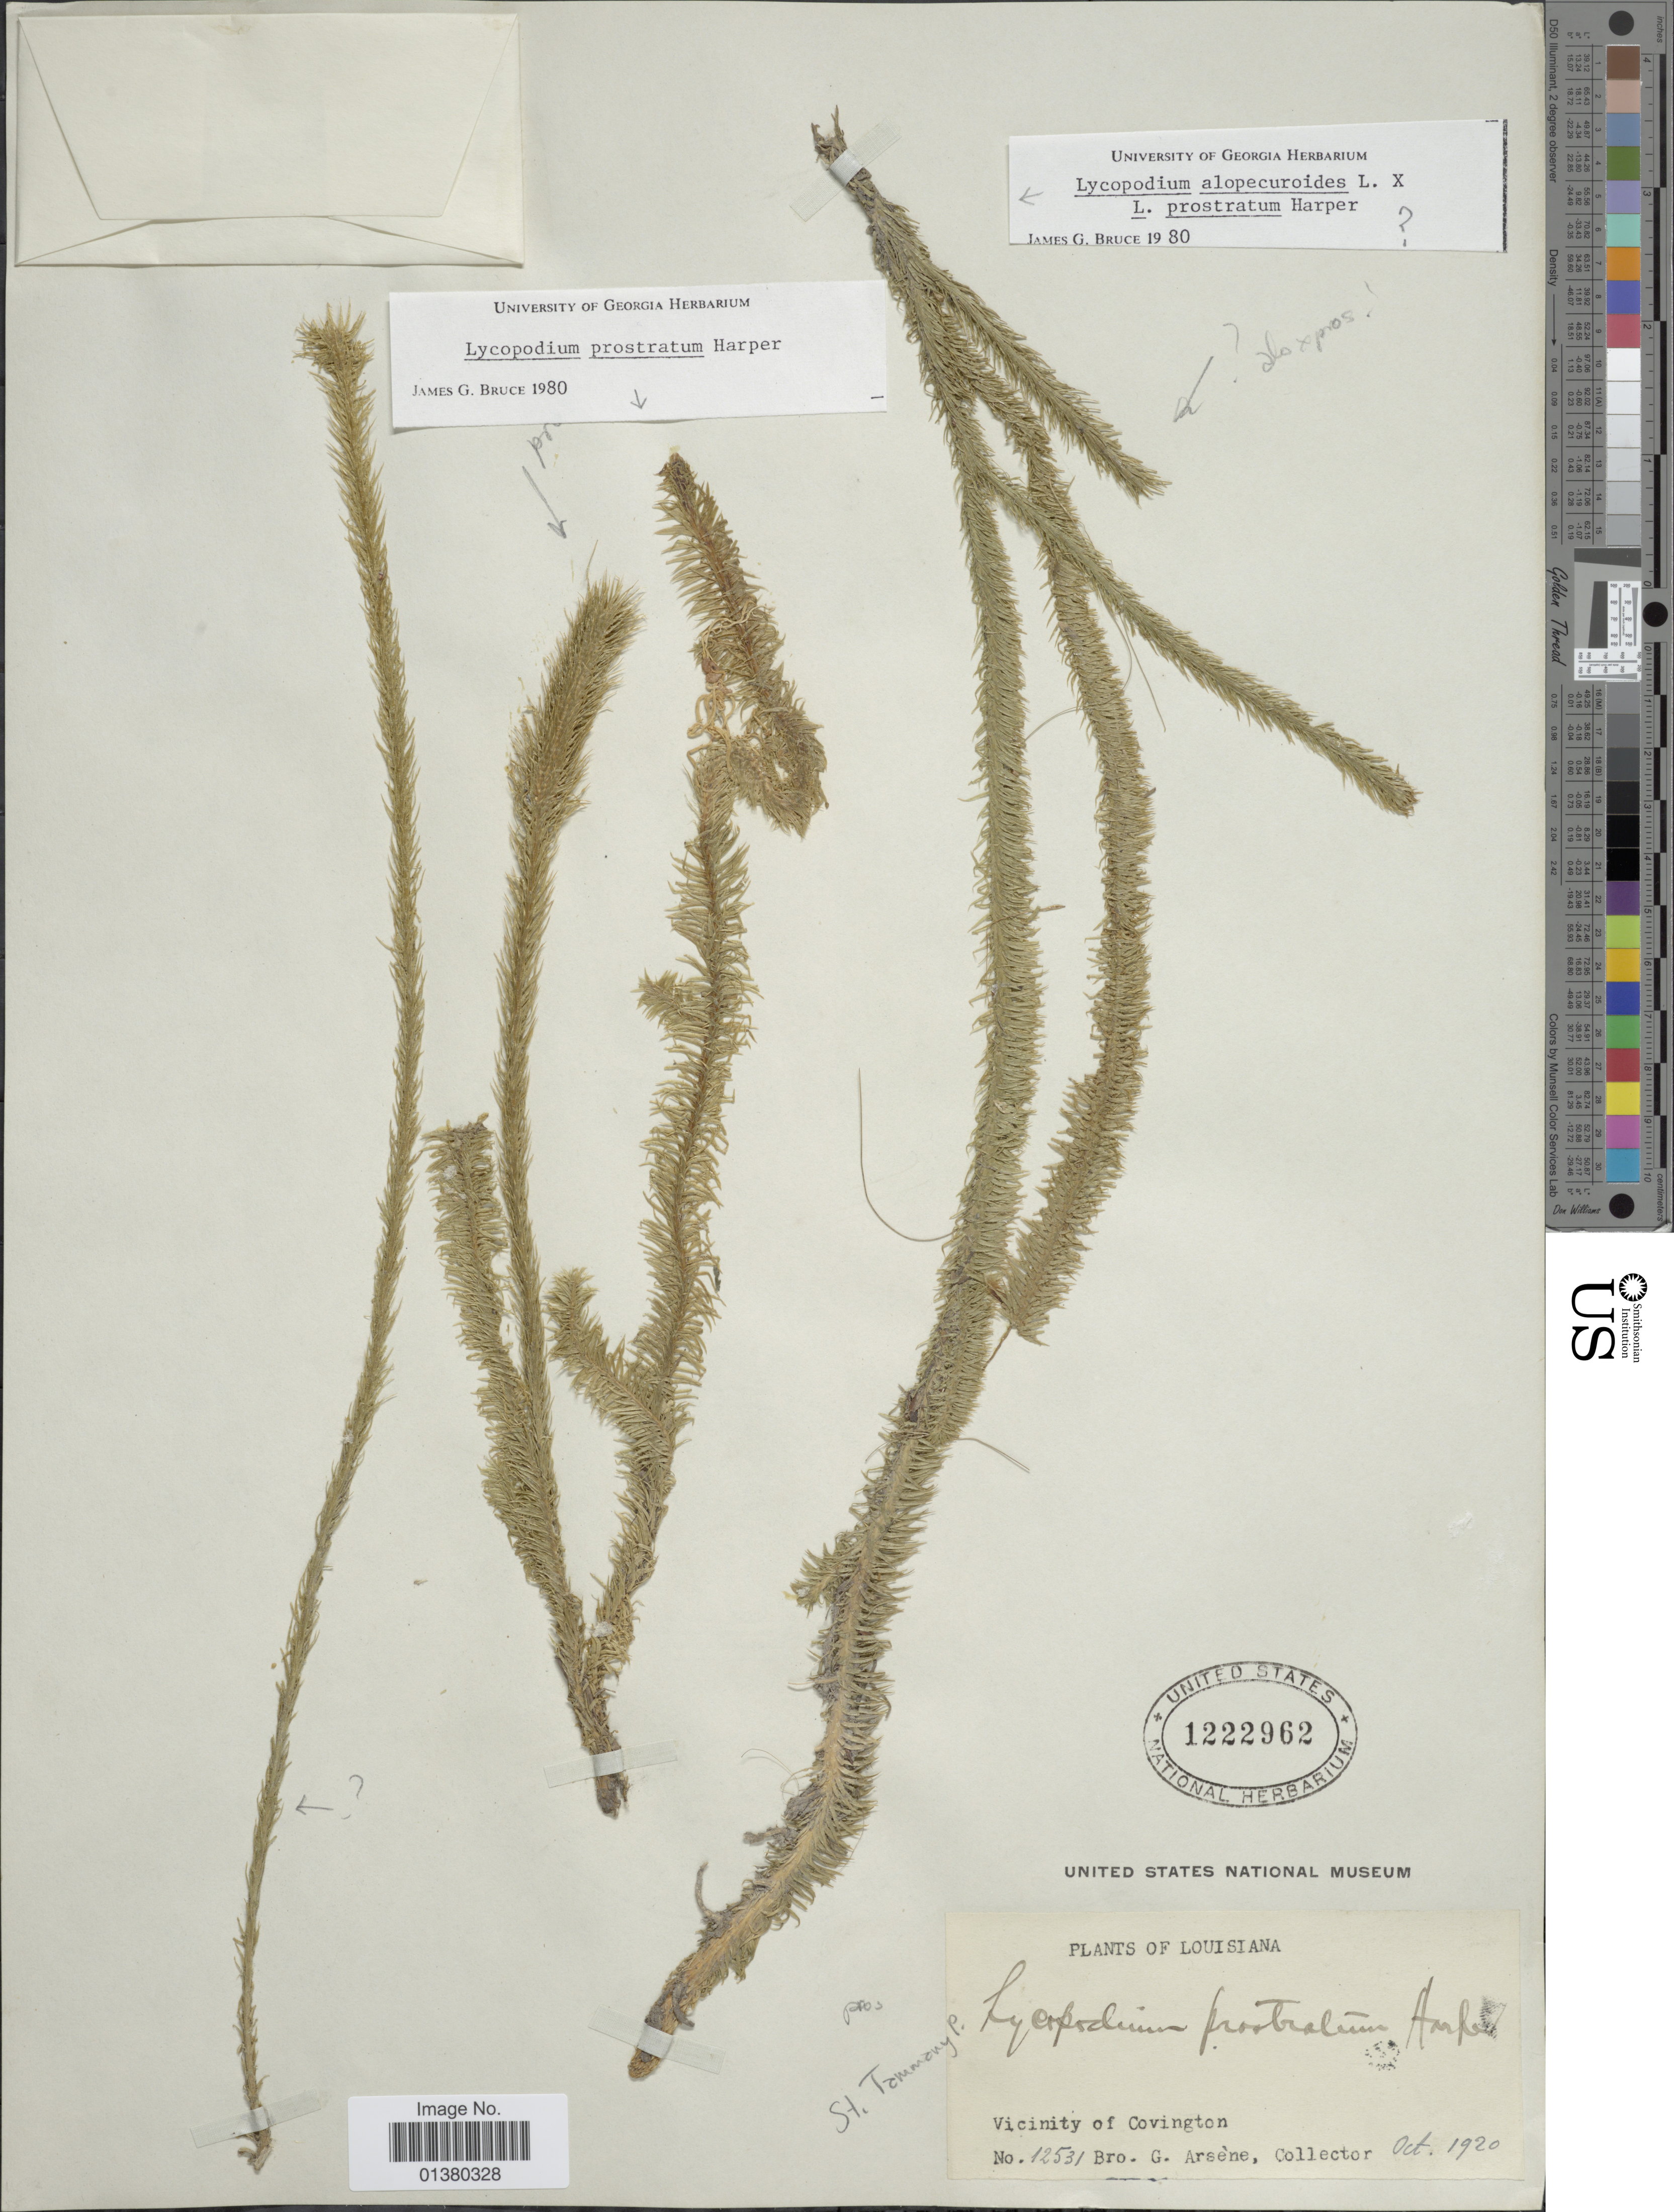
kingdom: Plantae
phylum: Tracheophyta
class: Lycopodiopsida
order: Lycopodiales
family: Lycopodiaceae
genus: Lycopodiella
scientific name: Lycopodiella prostrata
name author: (R.M. Harper) Cranfill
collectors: Bro. G. Arsène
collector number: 12531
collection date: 1920-10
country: United States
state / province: Louisiana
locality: Vicinity of Covington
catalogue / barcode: US 1222962